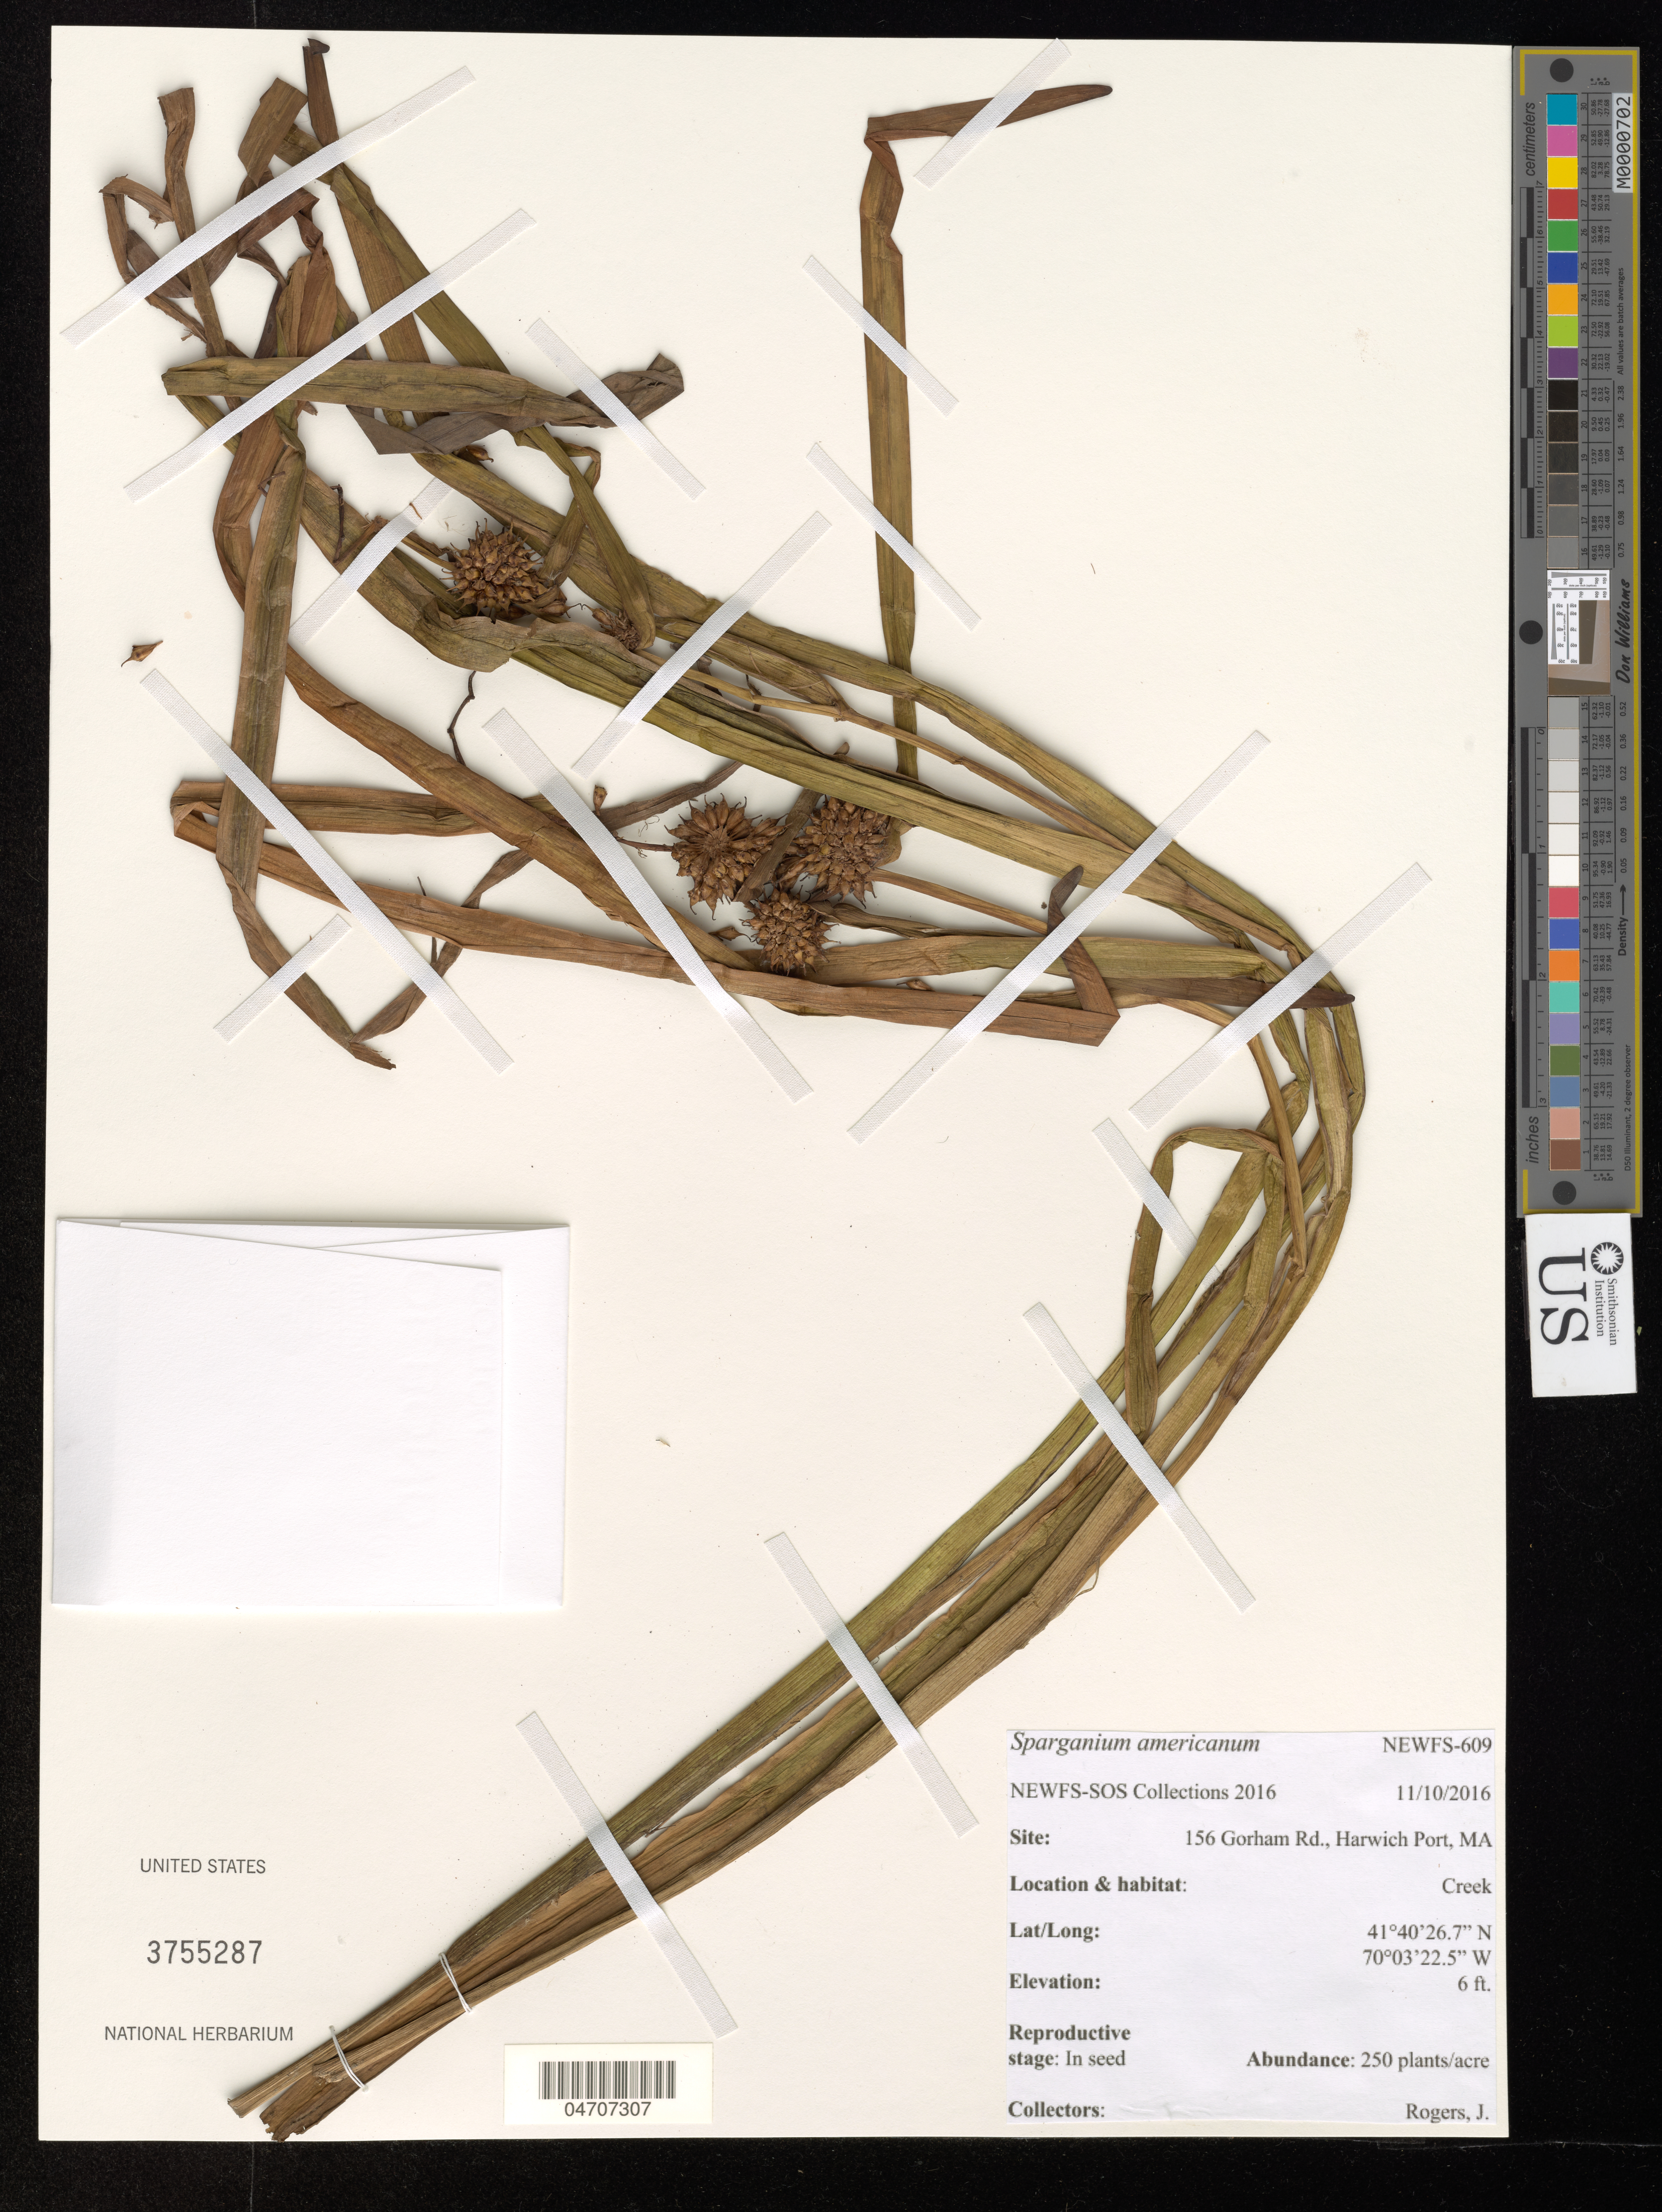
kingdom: Plantae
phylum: Tracheophyta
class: Liliopsida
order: Poales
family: Typhaceae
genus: Sparganium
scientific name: Sparganium americanum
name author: Nutt.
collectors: J. Rogers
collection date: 2016-11-10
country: United States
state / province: Massachusetts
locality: Site: 156 Gorham Rd., Harwich Port, MA.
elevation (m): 2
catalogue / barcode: US 3755287